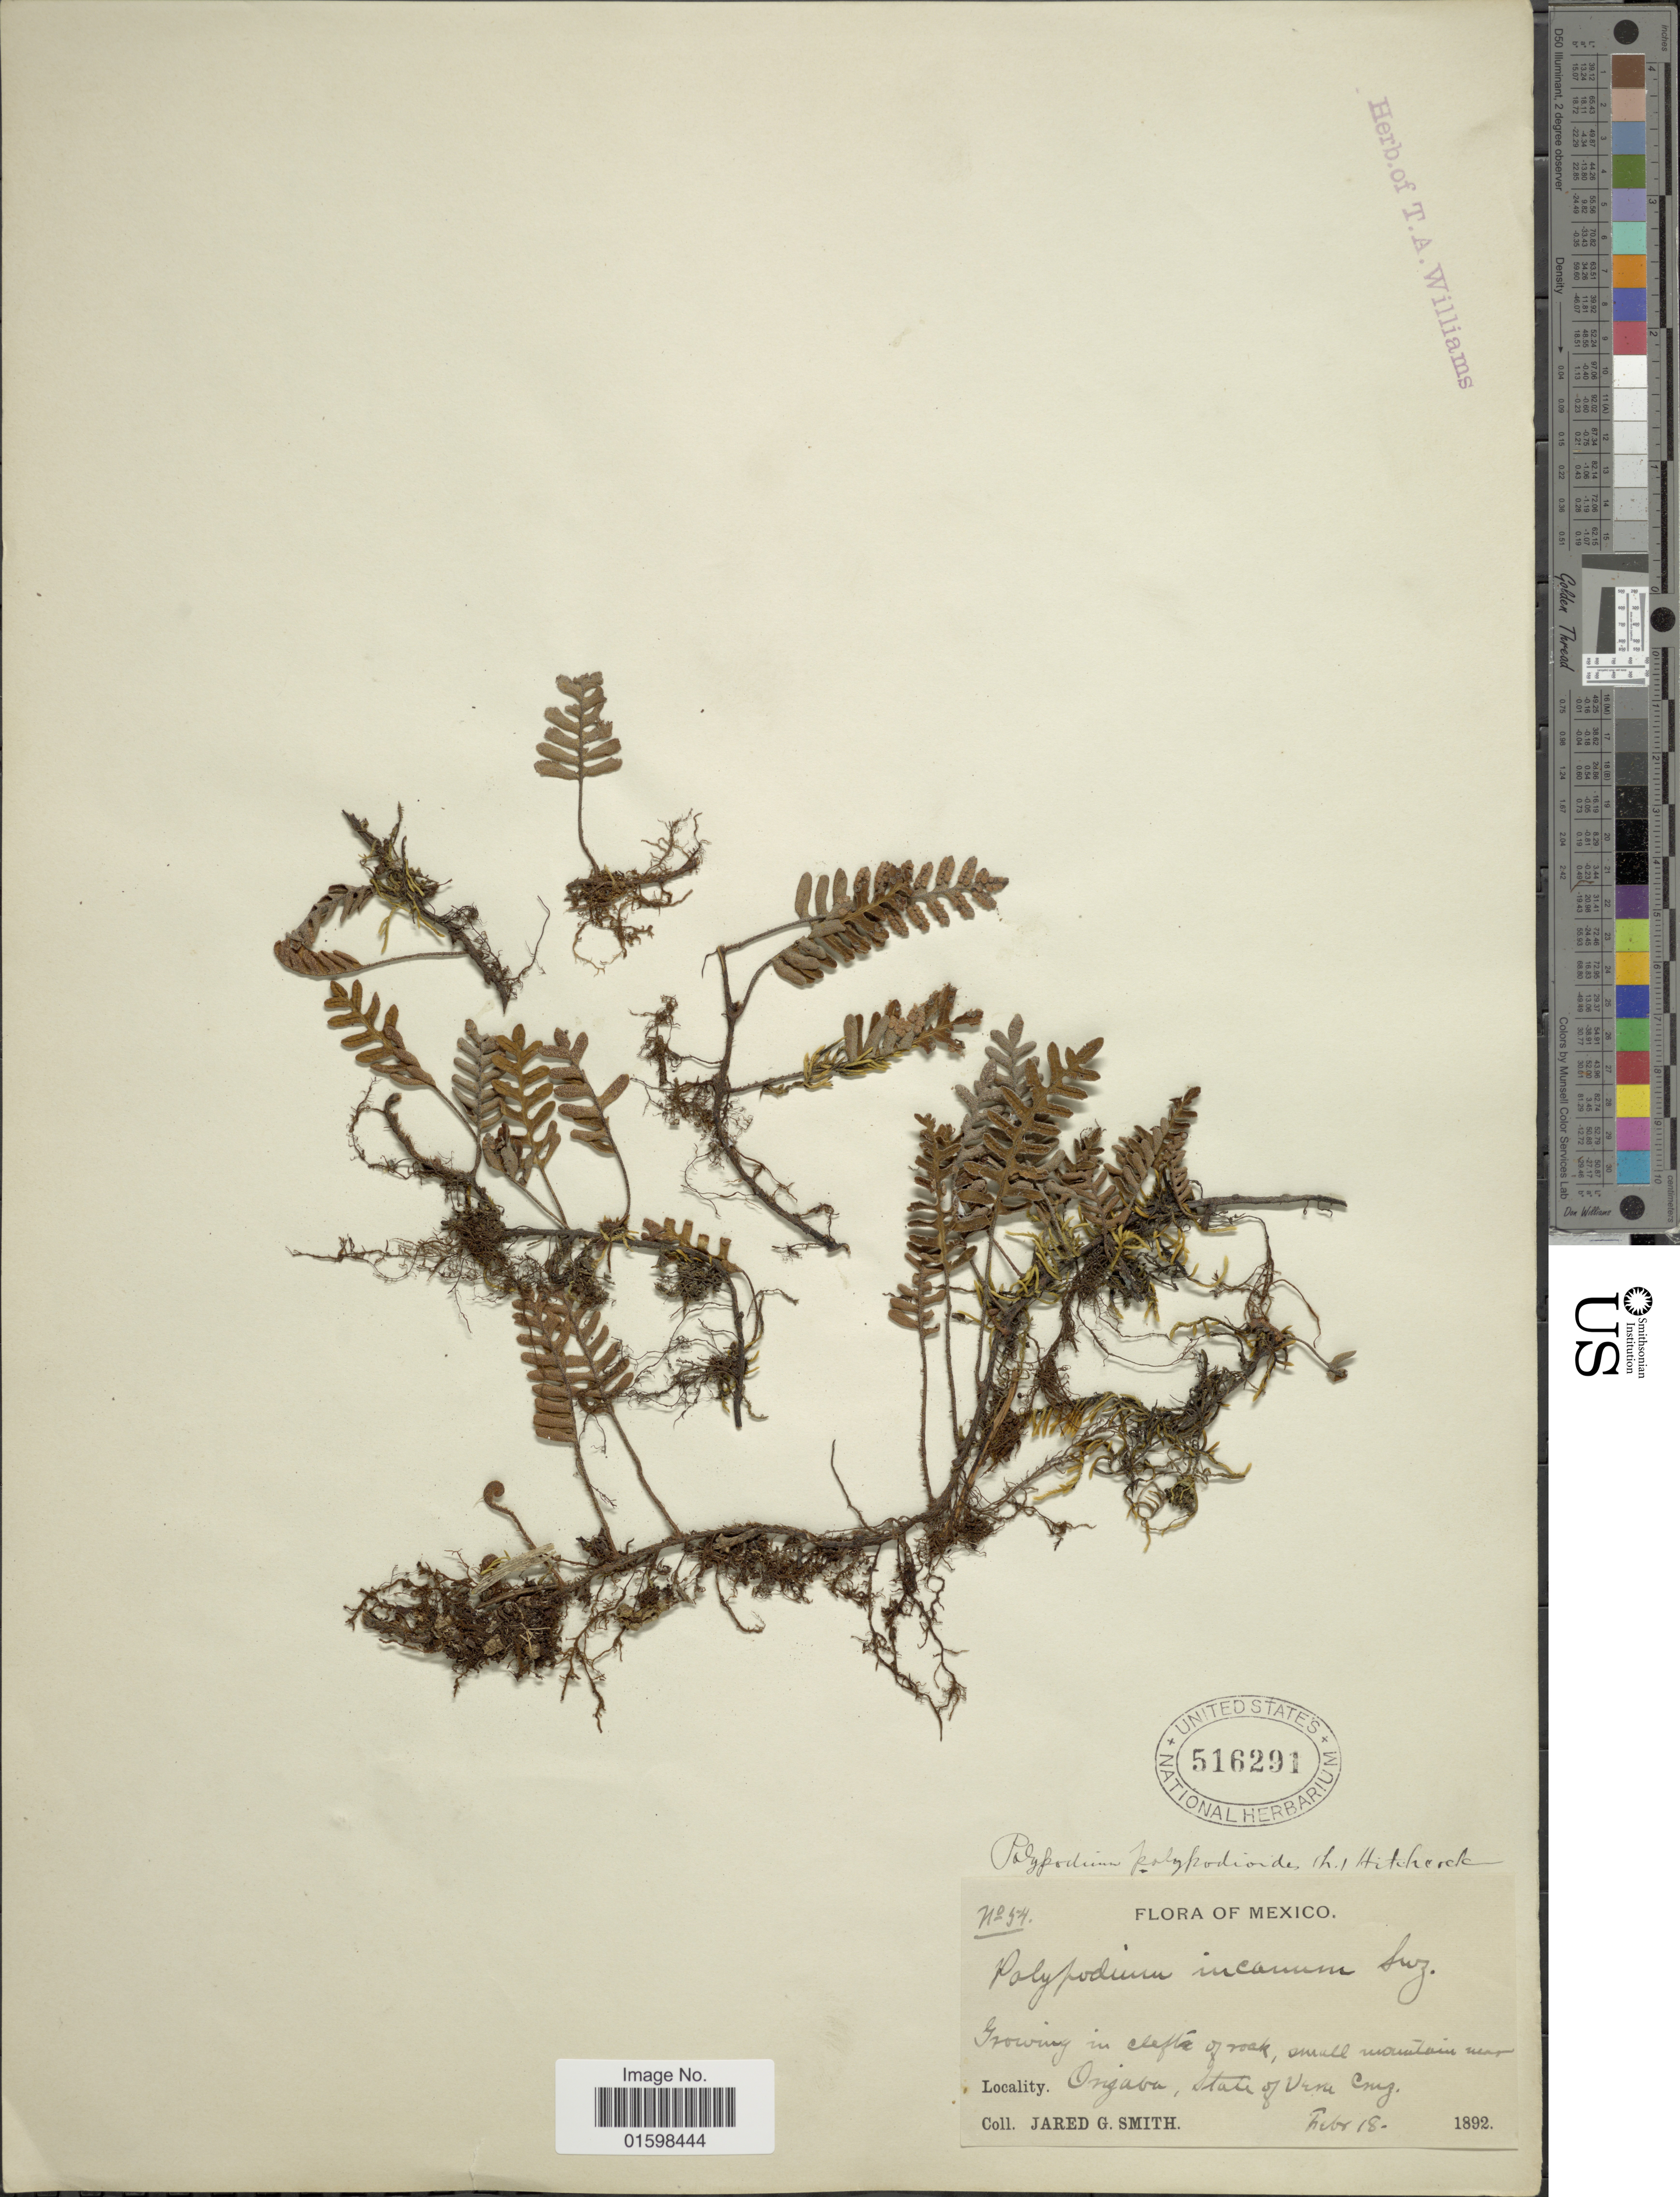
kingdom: Plantae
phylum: Tracheophyta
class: Polypodiopsida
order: Polypodiales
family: Polypodiaceae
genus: Pleopeltis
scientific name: Pleopeltis polypodioides var. acicularis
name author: (Weath.) E.G. Andrews & Windham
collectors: J. G. Smith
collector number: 54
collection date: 1892-02-18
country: Mexico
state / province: Veracruz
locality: Orizaba, State of Vera Cruz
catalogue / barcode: US 516291